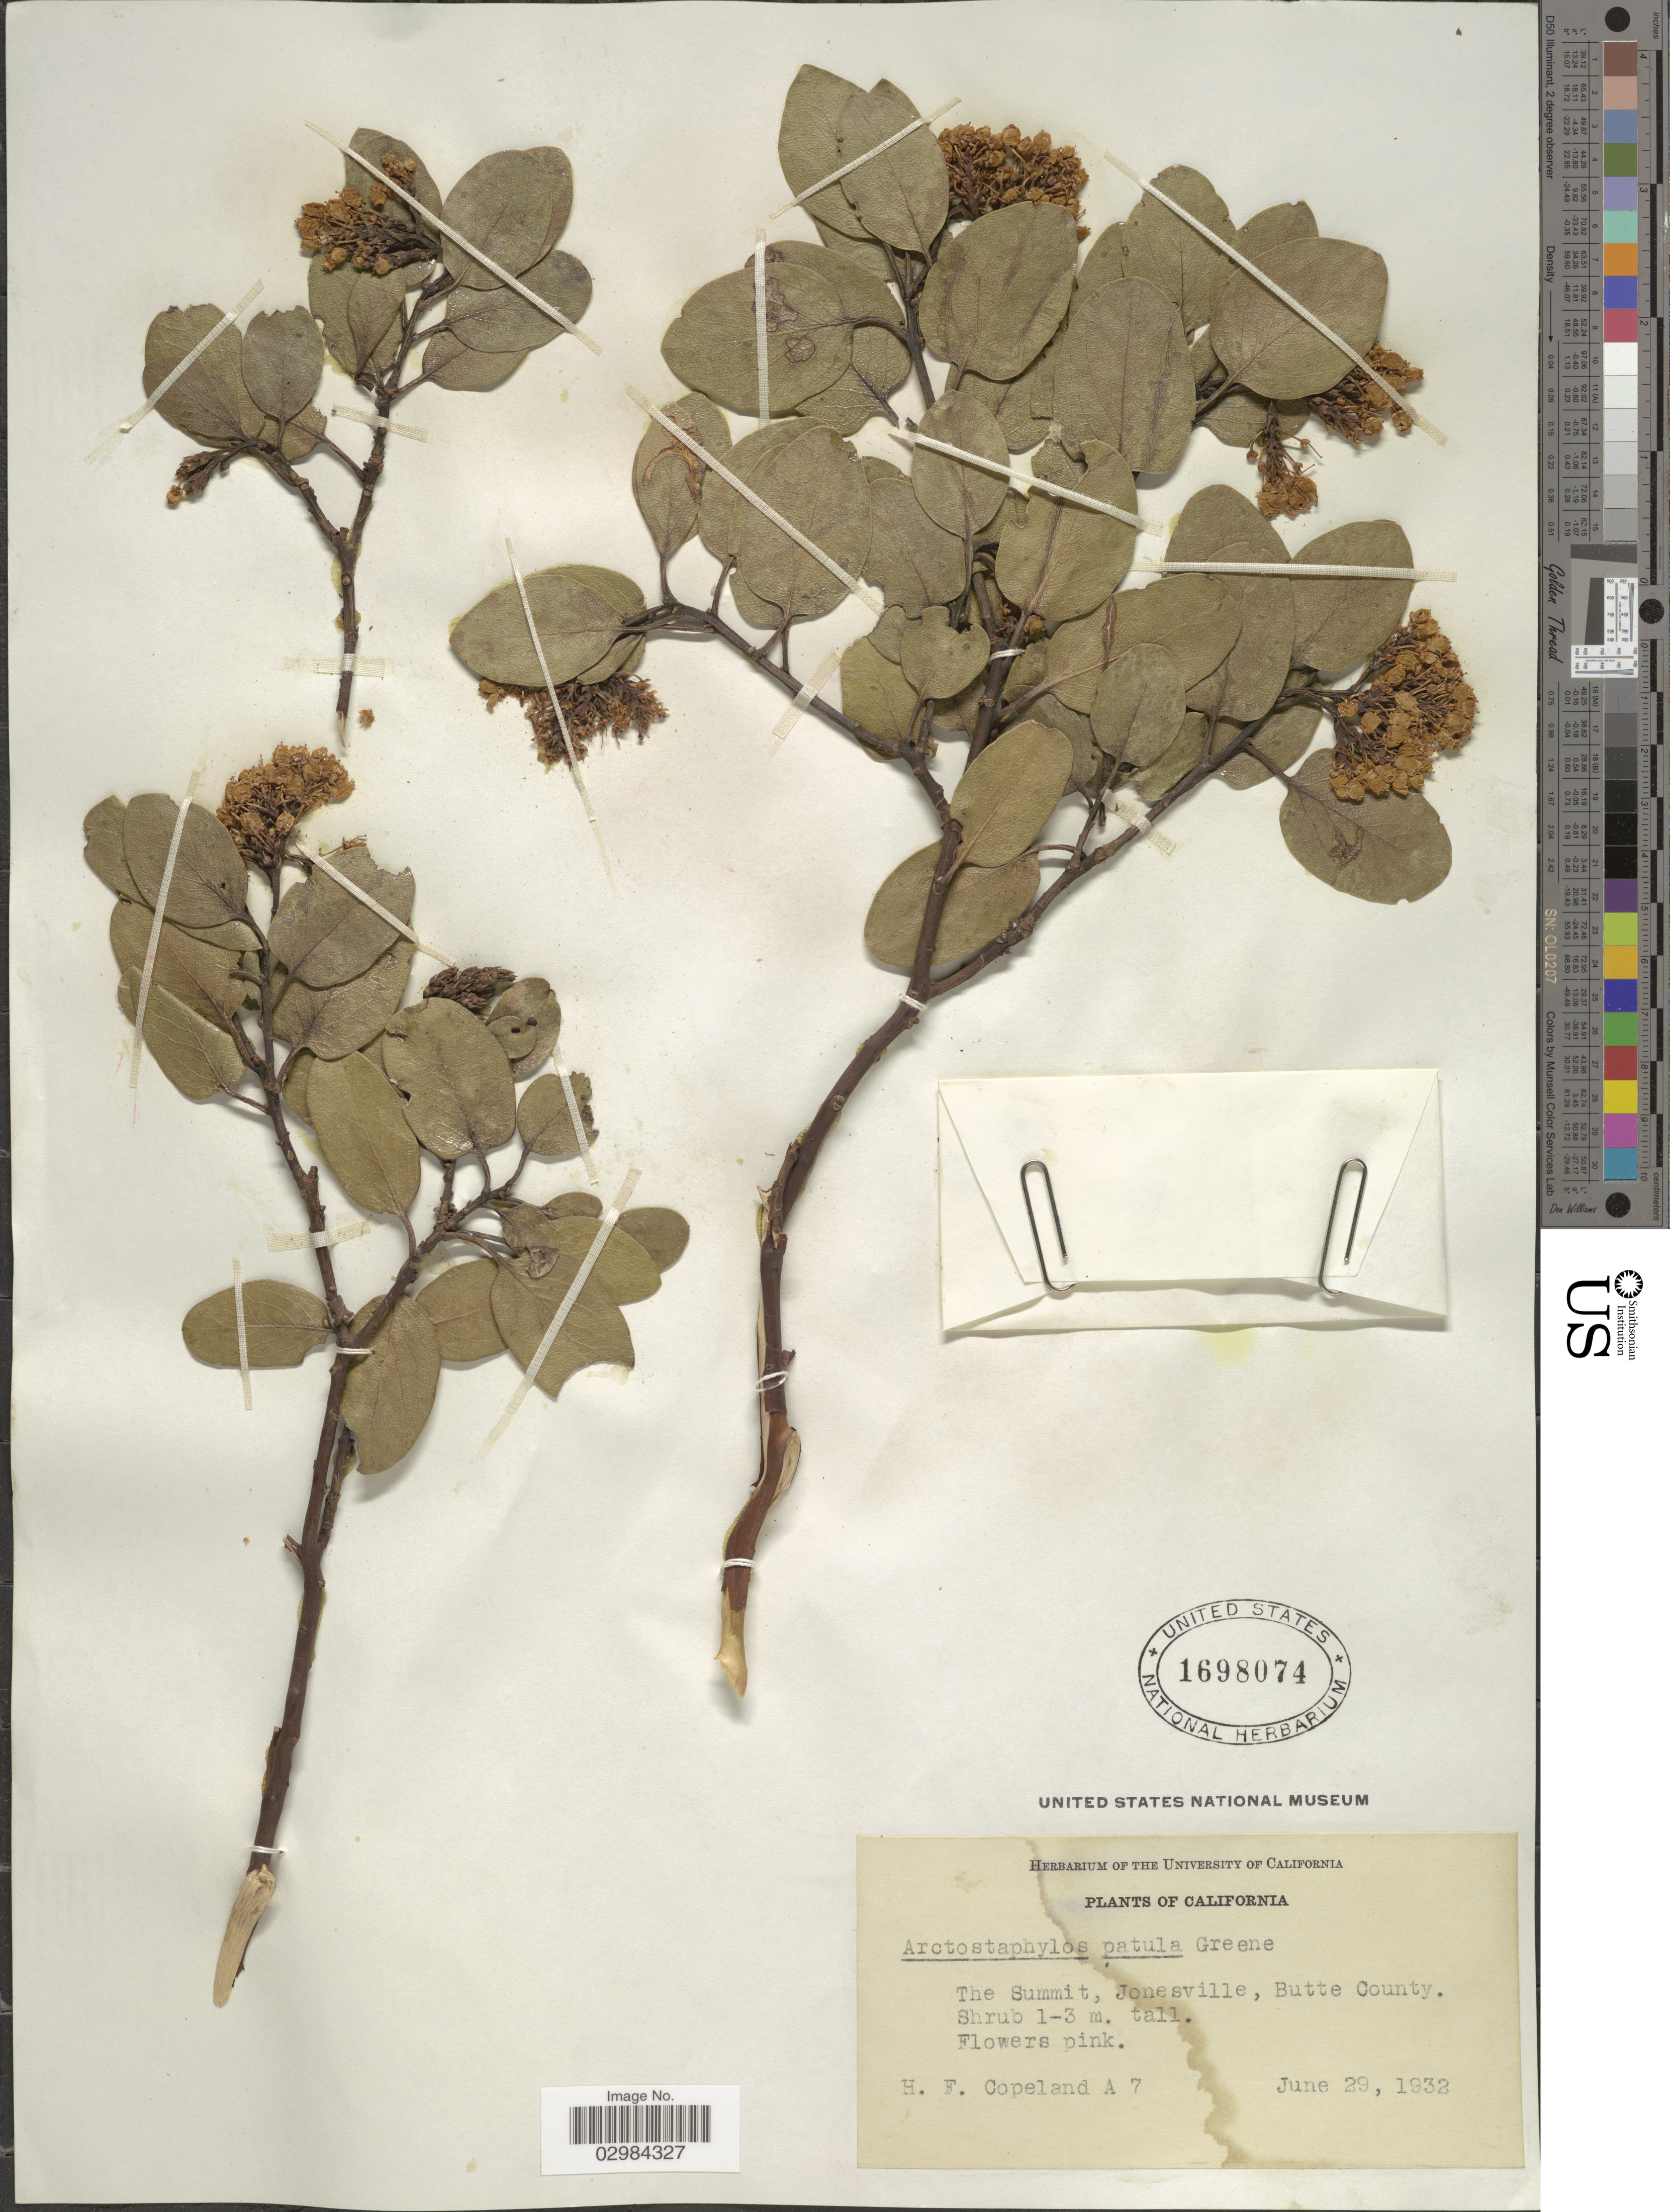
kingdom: Plantae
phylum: Tracheophyta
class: Magnoliopsida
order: Ericales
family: Ericaceae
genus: Arctostaphylos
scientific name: Arctostaphylos patula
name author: Greene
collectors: H. F. Copeland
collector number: A7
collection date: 1932-06-29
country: United States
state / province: California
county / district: Butte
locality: The Summit, Jonesville, Butte County.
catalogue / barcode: US 1698074